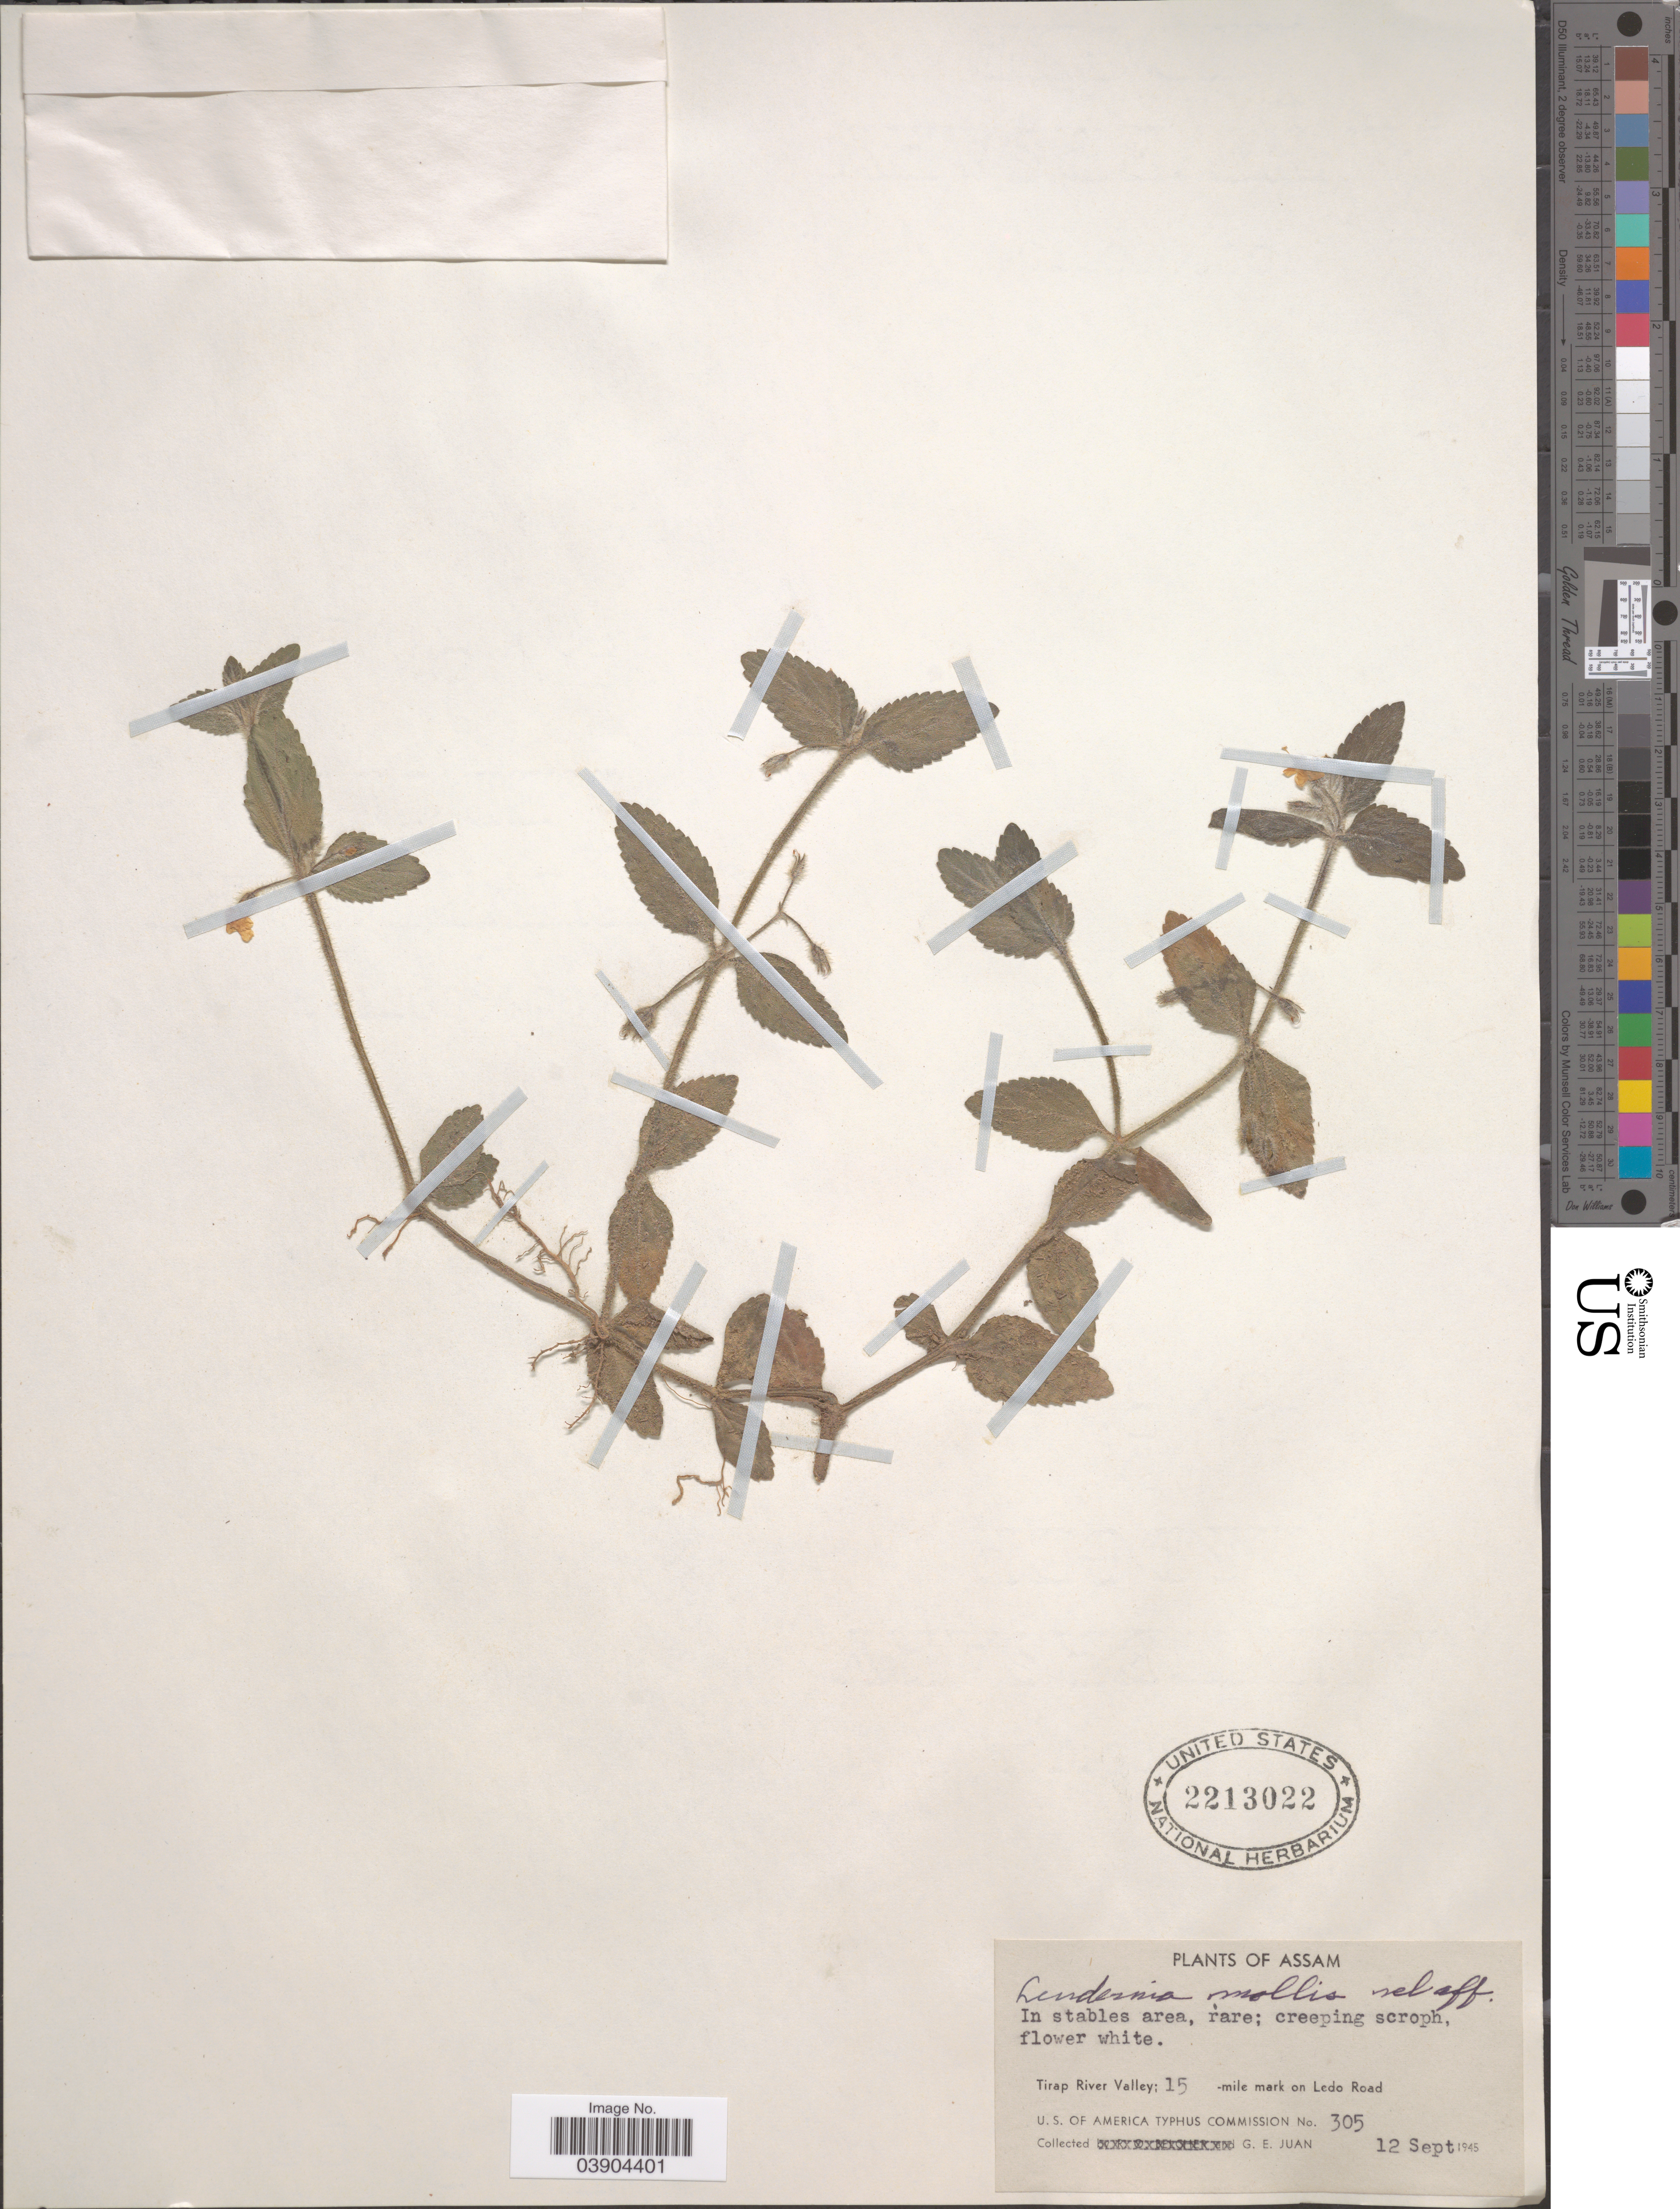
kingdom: Plantae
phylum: Tracheophyta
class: Magnoliopsida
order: Lamiales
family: Linderniaceae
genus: Lindernia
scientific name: Lindernia mollis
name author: (Benth.) Wettst.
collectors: G. Juan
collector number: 305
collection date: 1945-09-12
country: India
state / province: Assam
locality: Tirap River Valley; 15 -mile mark on Ledo Road.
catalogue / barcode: US 2213022